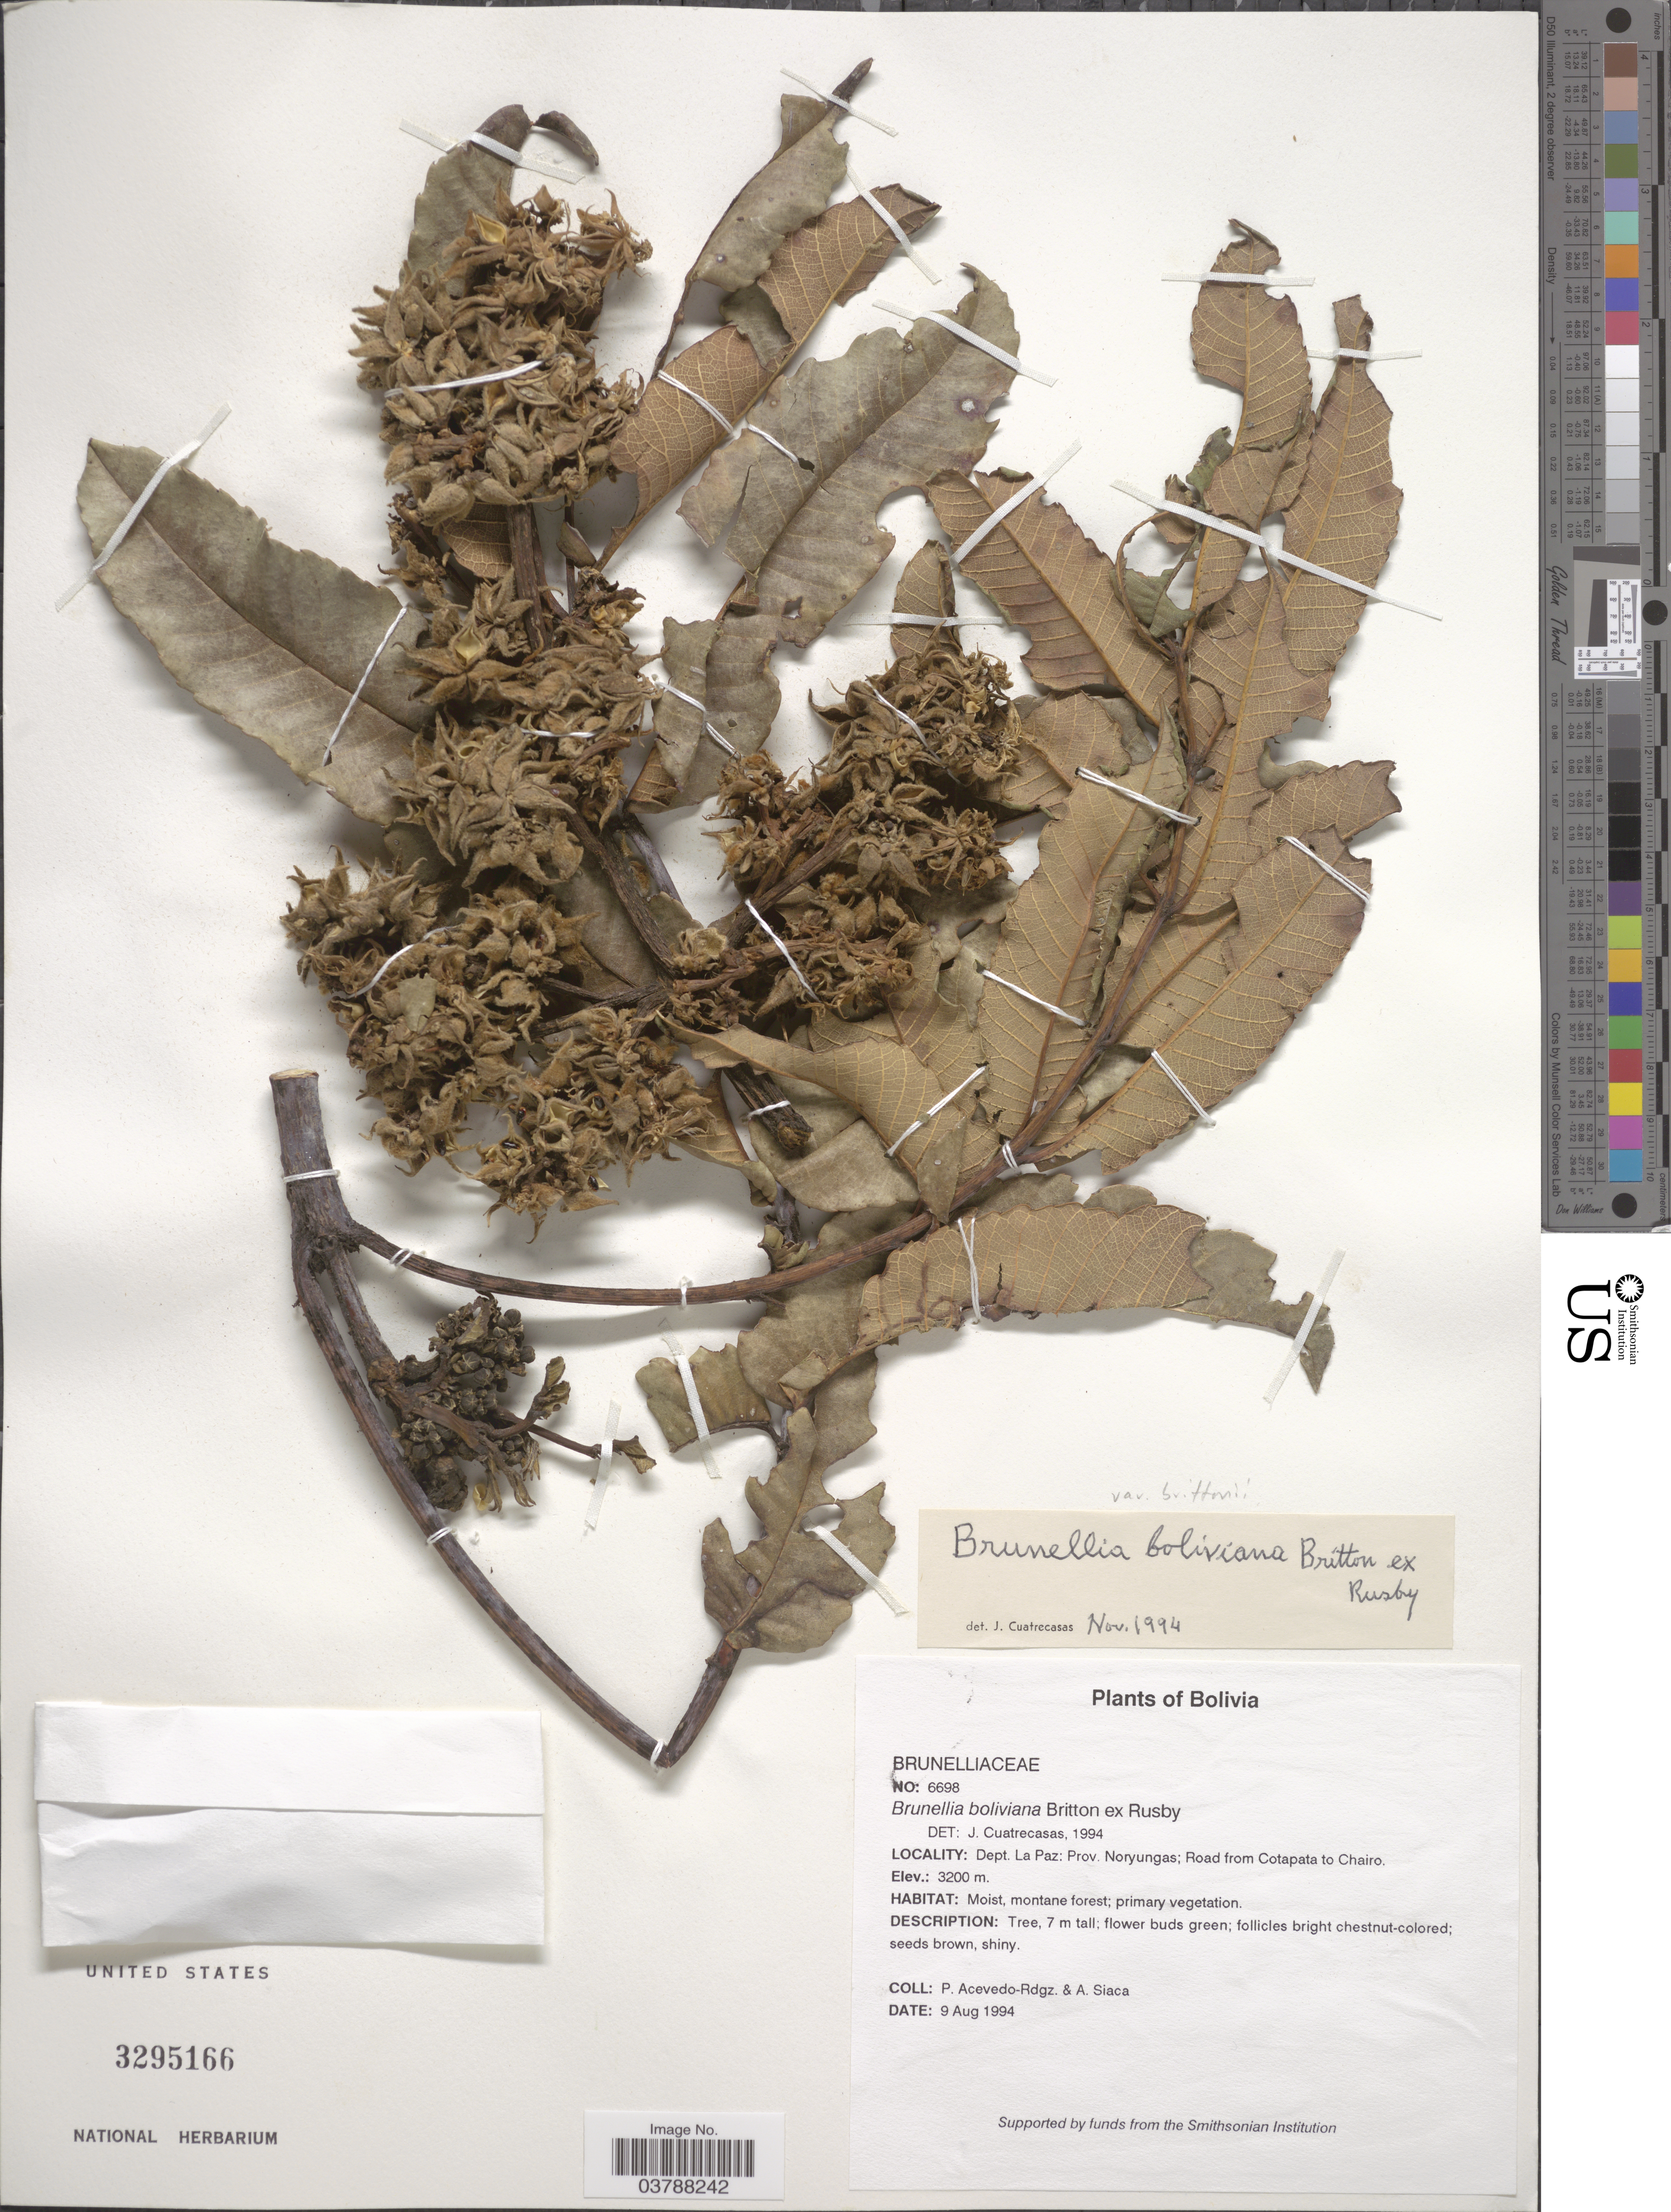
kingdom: Plantae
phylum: Tracheophyta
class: Magnoliopsida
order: Oxalidales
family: Brunelliaceae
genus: Brunellia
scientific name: Brunellia boliviana var. brittonii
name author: (Rusby) Cuatrec.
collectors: P. Acevedo-Rodr. & A. Siaca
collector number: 6698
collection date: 1994-08-09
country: Bolivia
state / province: La Paz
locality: Dept. La Paz: Prov. Noryungas; Road from Cotapata to Chairo.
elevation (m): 3200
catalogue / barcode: US 3295166